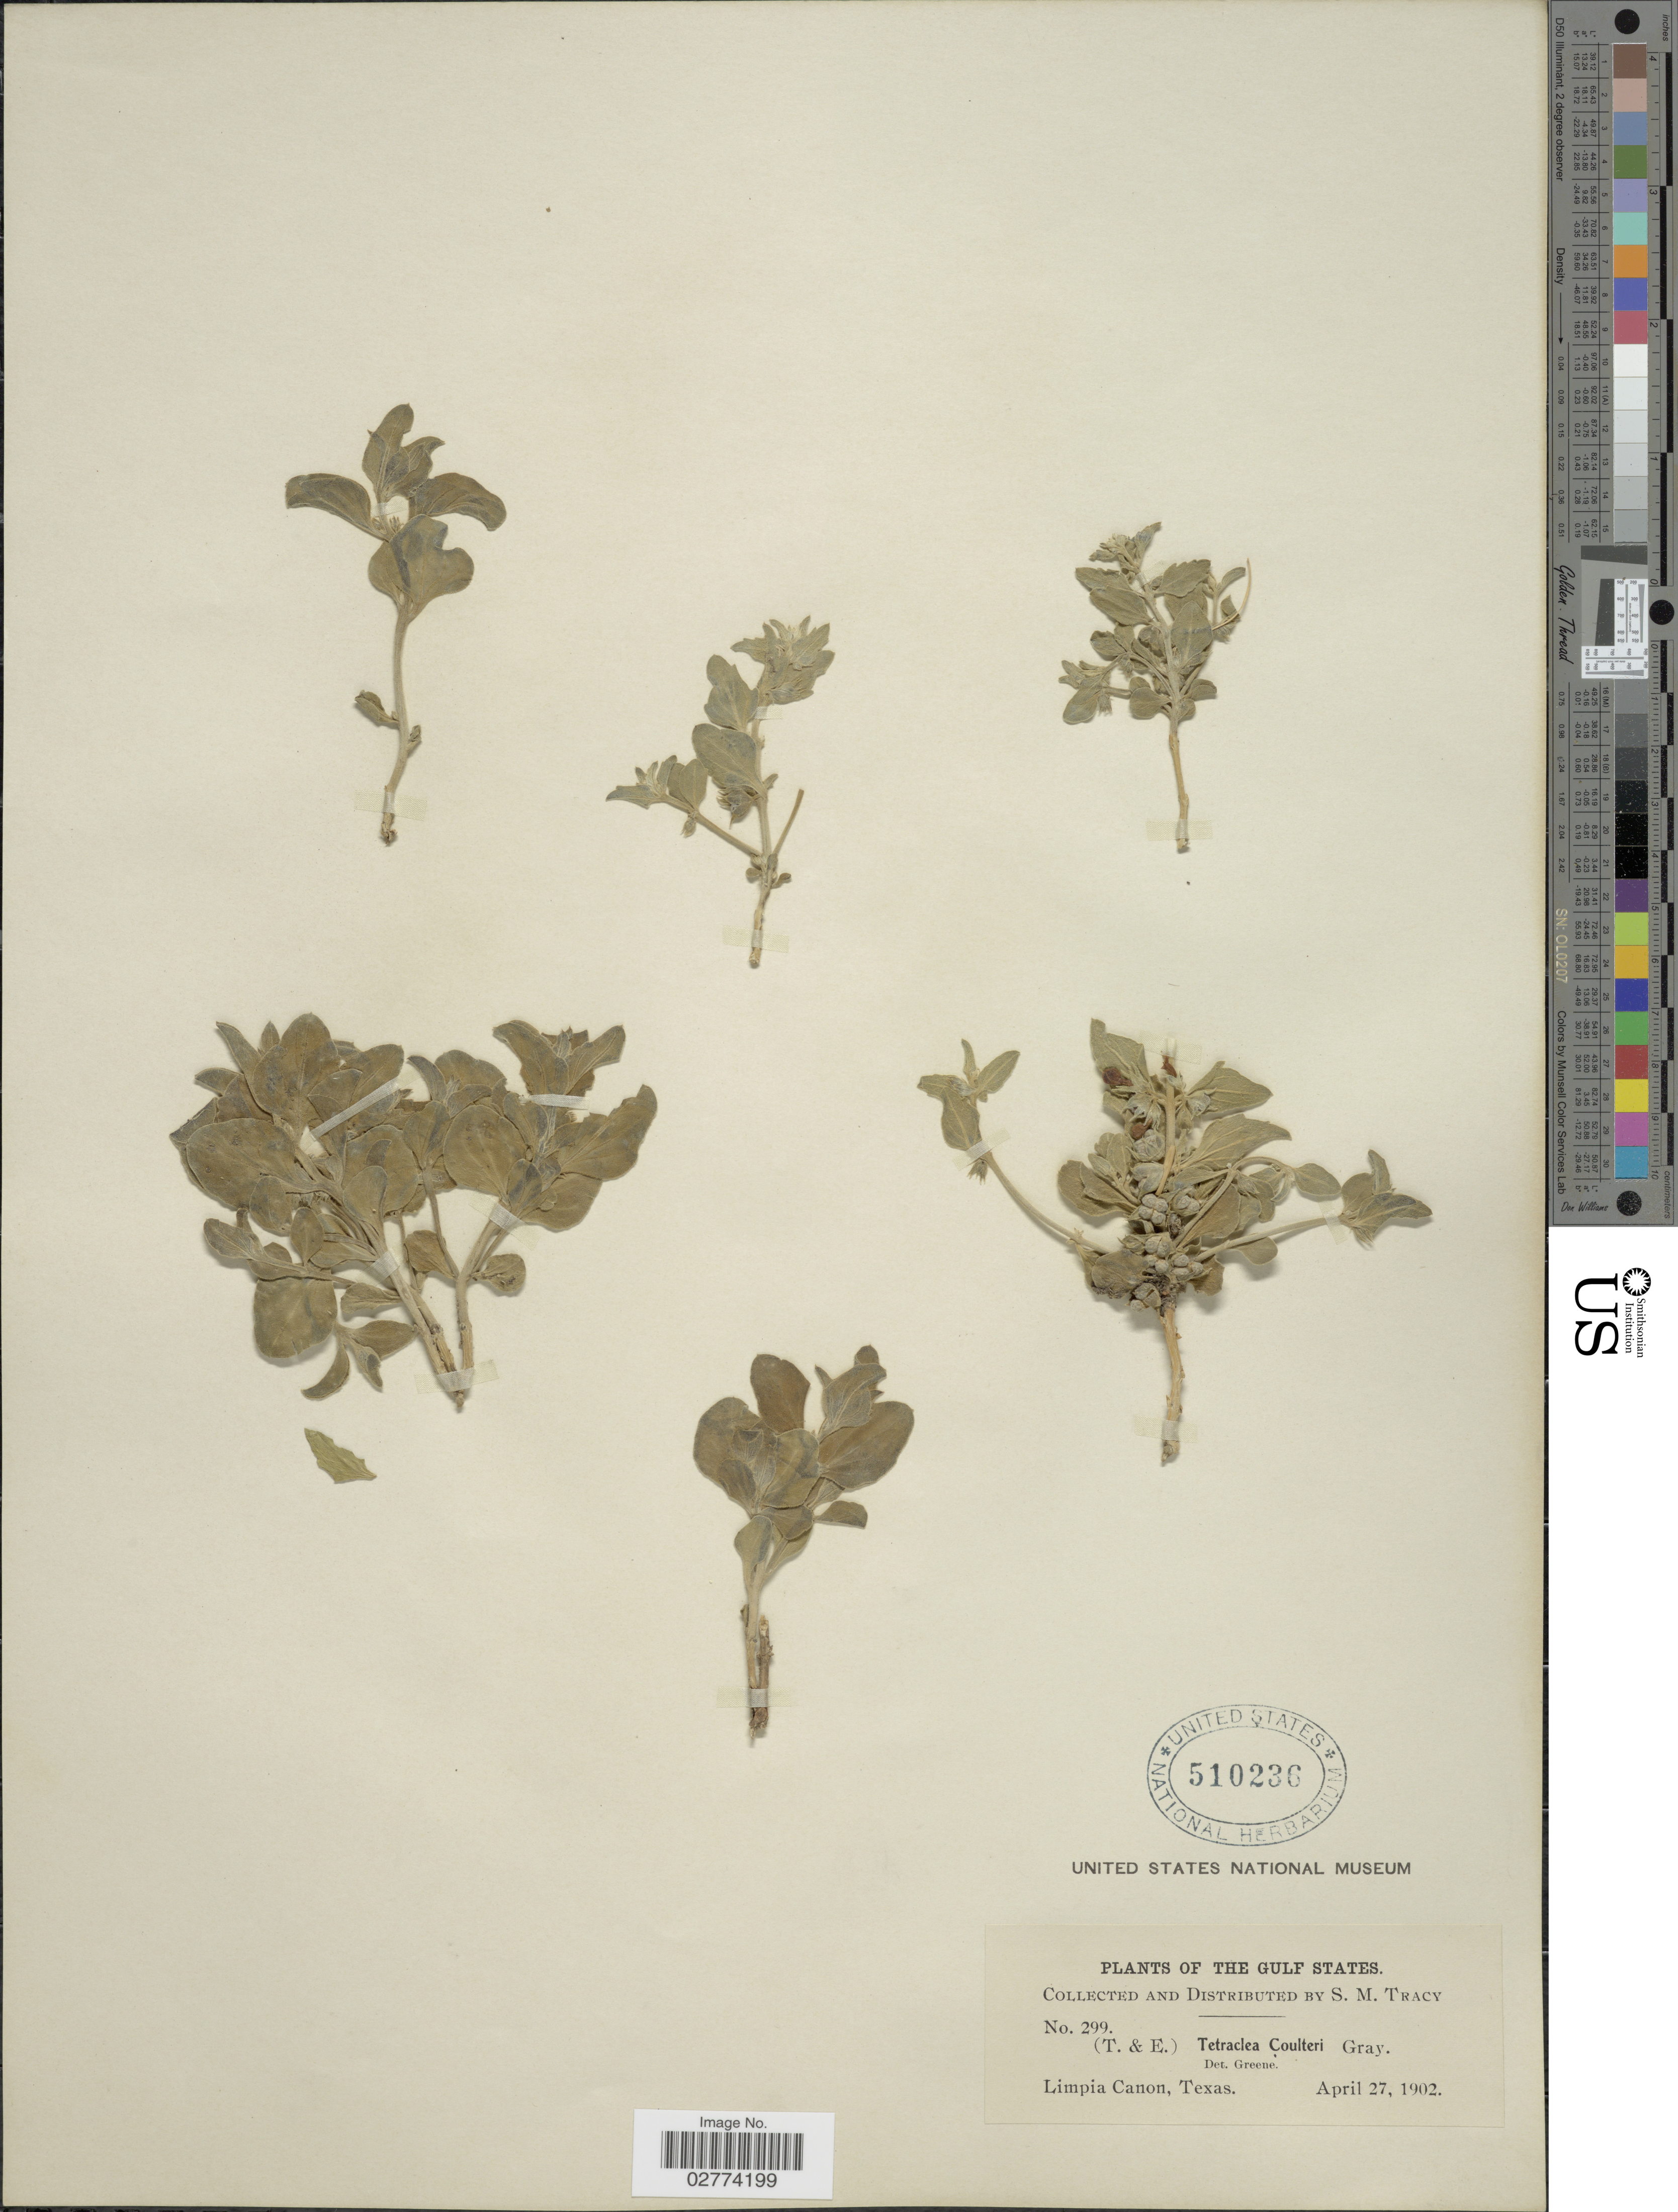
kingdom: Plantae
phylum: Tracheophyta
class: Magnoliopsida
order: Lamiales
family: Lamiaceae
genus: Tetraclea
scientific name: Tetraclea coulteri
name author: A. Gray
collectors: S. M. Tracy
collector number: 299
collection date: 1902-04-27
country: United States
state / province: Texas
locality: The Gulf States, Limpia Canon.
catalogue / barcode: US 510236